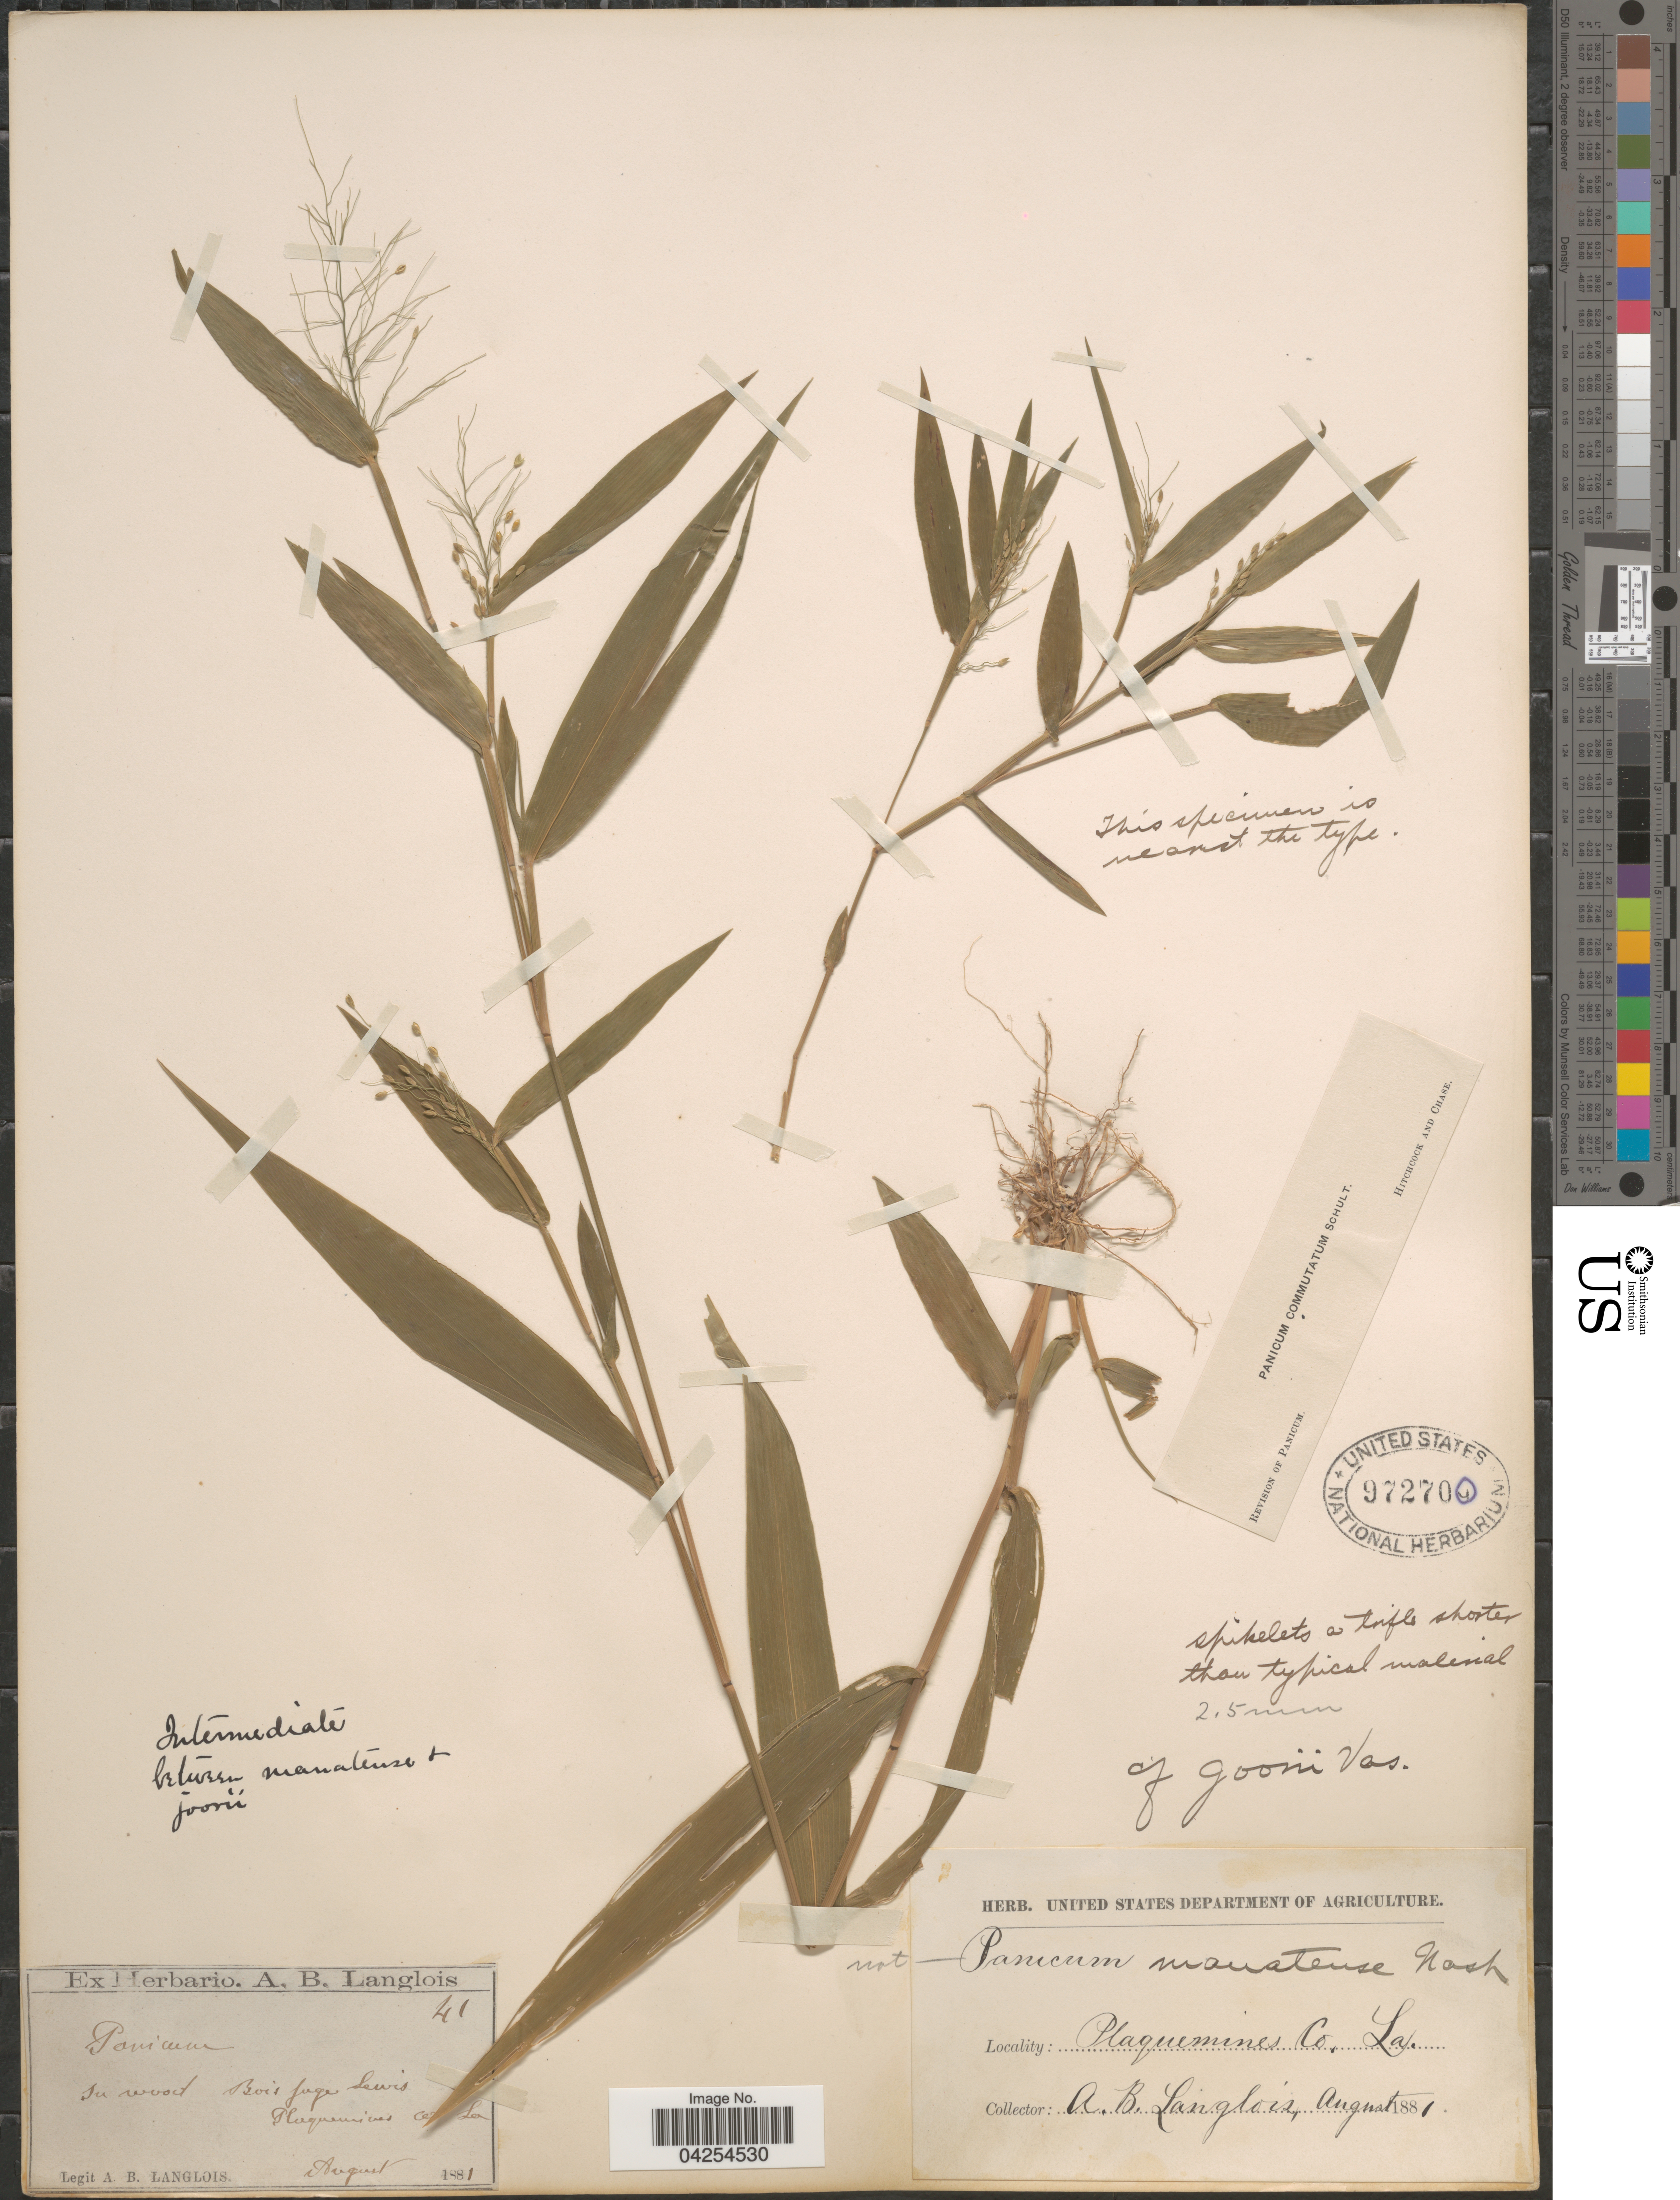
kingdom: Plantae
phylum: Tracheophyta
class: Liliopsida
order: Poales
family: Poaceae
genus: Dichanthelium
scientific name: Dichanthelium commutatum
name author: (Schult.) Gould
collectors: A. Langlois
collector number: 41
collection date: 1881-08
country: United States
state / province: Louisiana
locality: In wood Bois Juqe Lewis. Plaquemine Co.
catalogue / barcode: US 972700